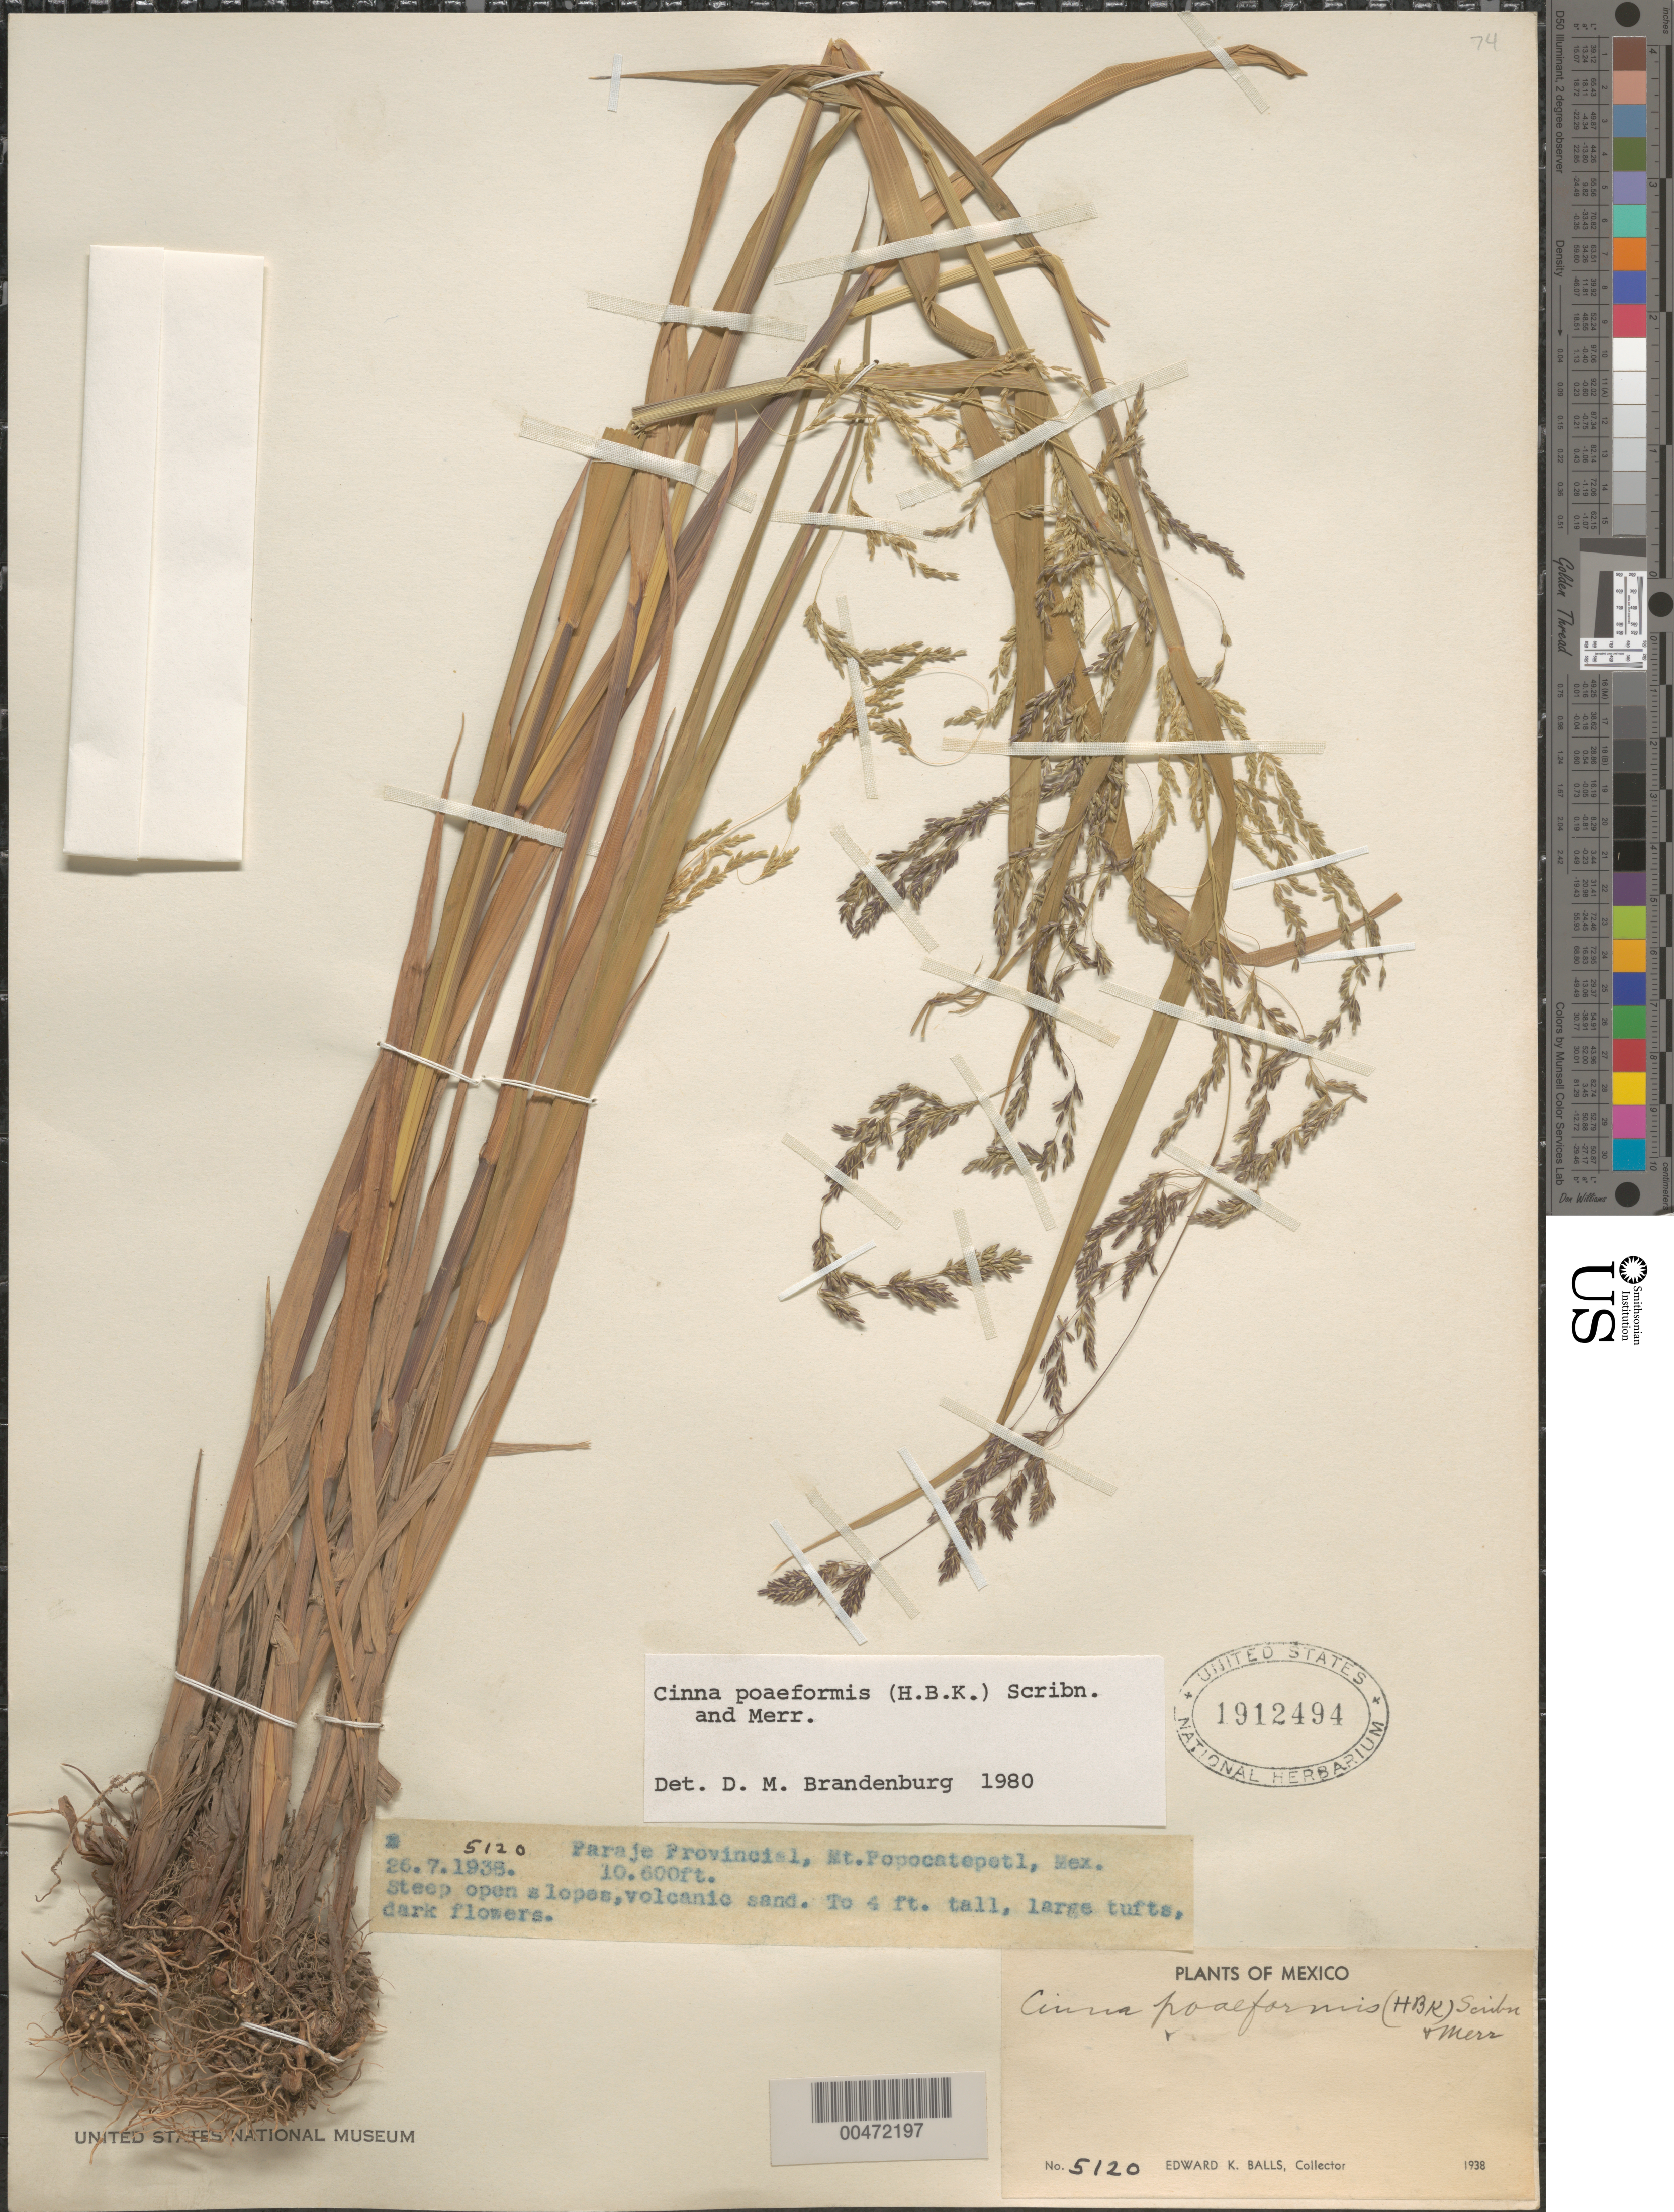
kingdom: Plantae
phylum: Tracheophyta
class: Liliopsida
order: Poales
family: Poaceae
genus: Cinna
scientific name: Cinna poiformis (Kunth) Scribn. & Merr.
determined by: Brandenburg, D. M.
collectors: E. K. Balls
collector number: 5120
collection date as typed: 26 Jul 1938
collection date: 1938-07-26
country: Mexico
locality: Paraje Provincial, Mt Popocatepetl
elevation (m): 3231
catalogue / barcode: US 1912494